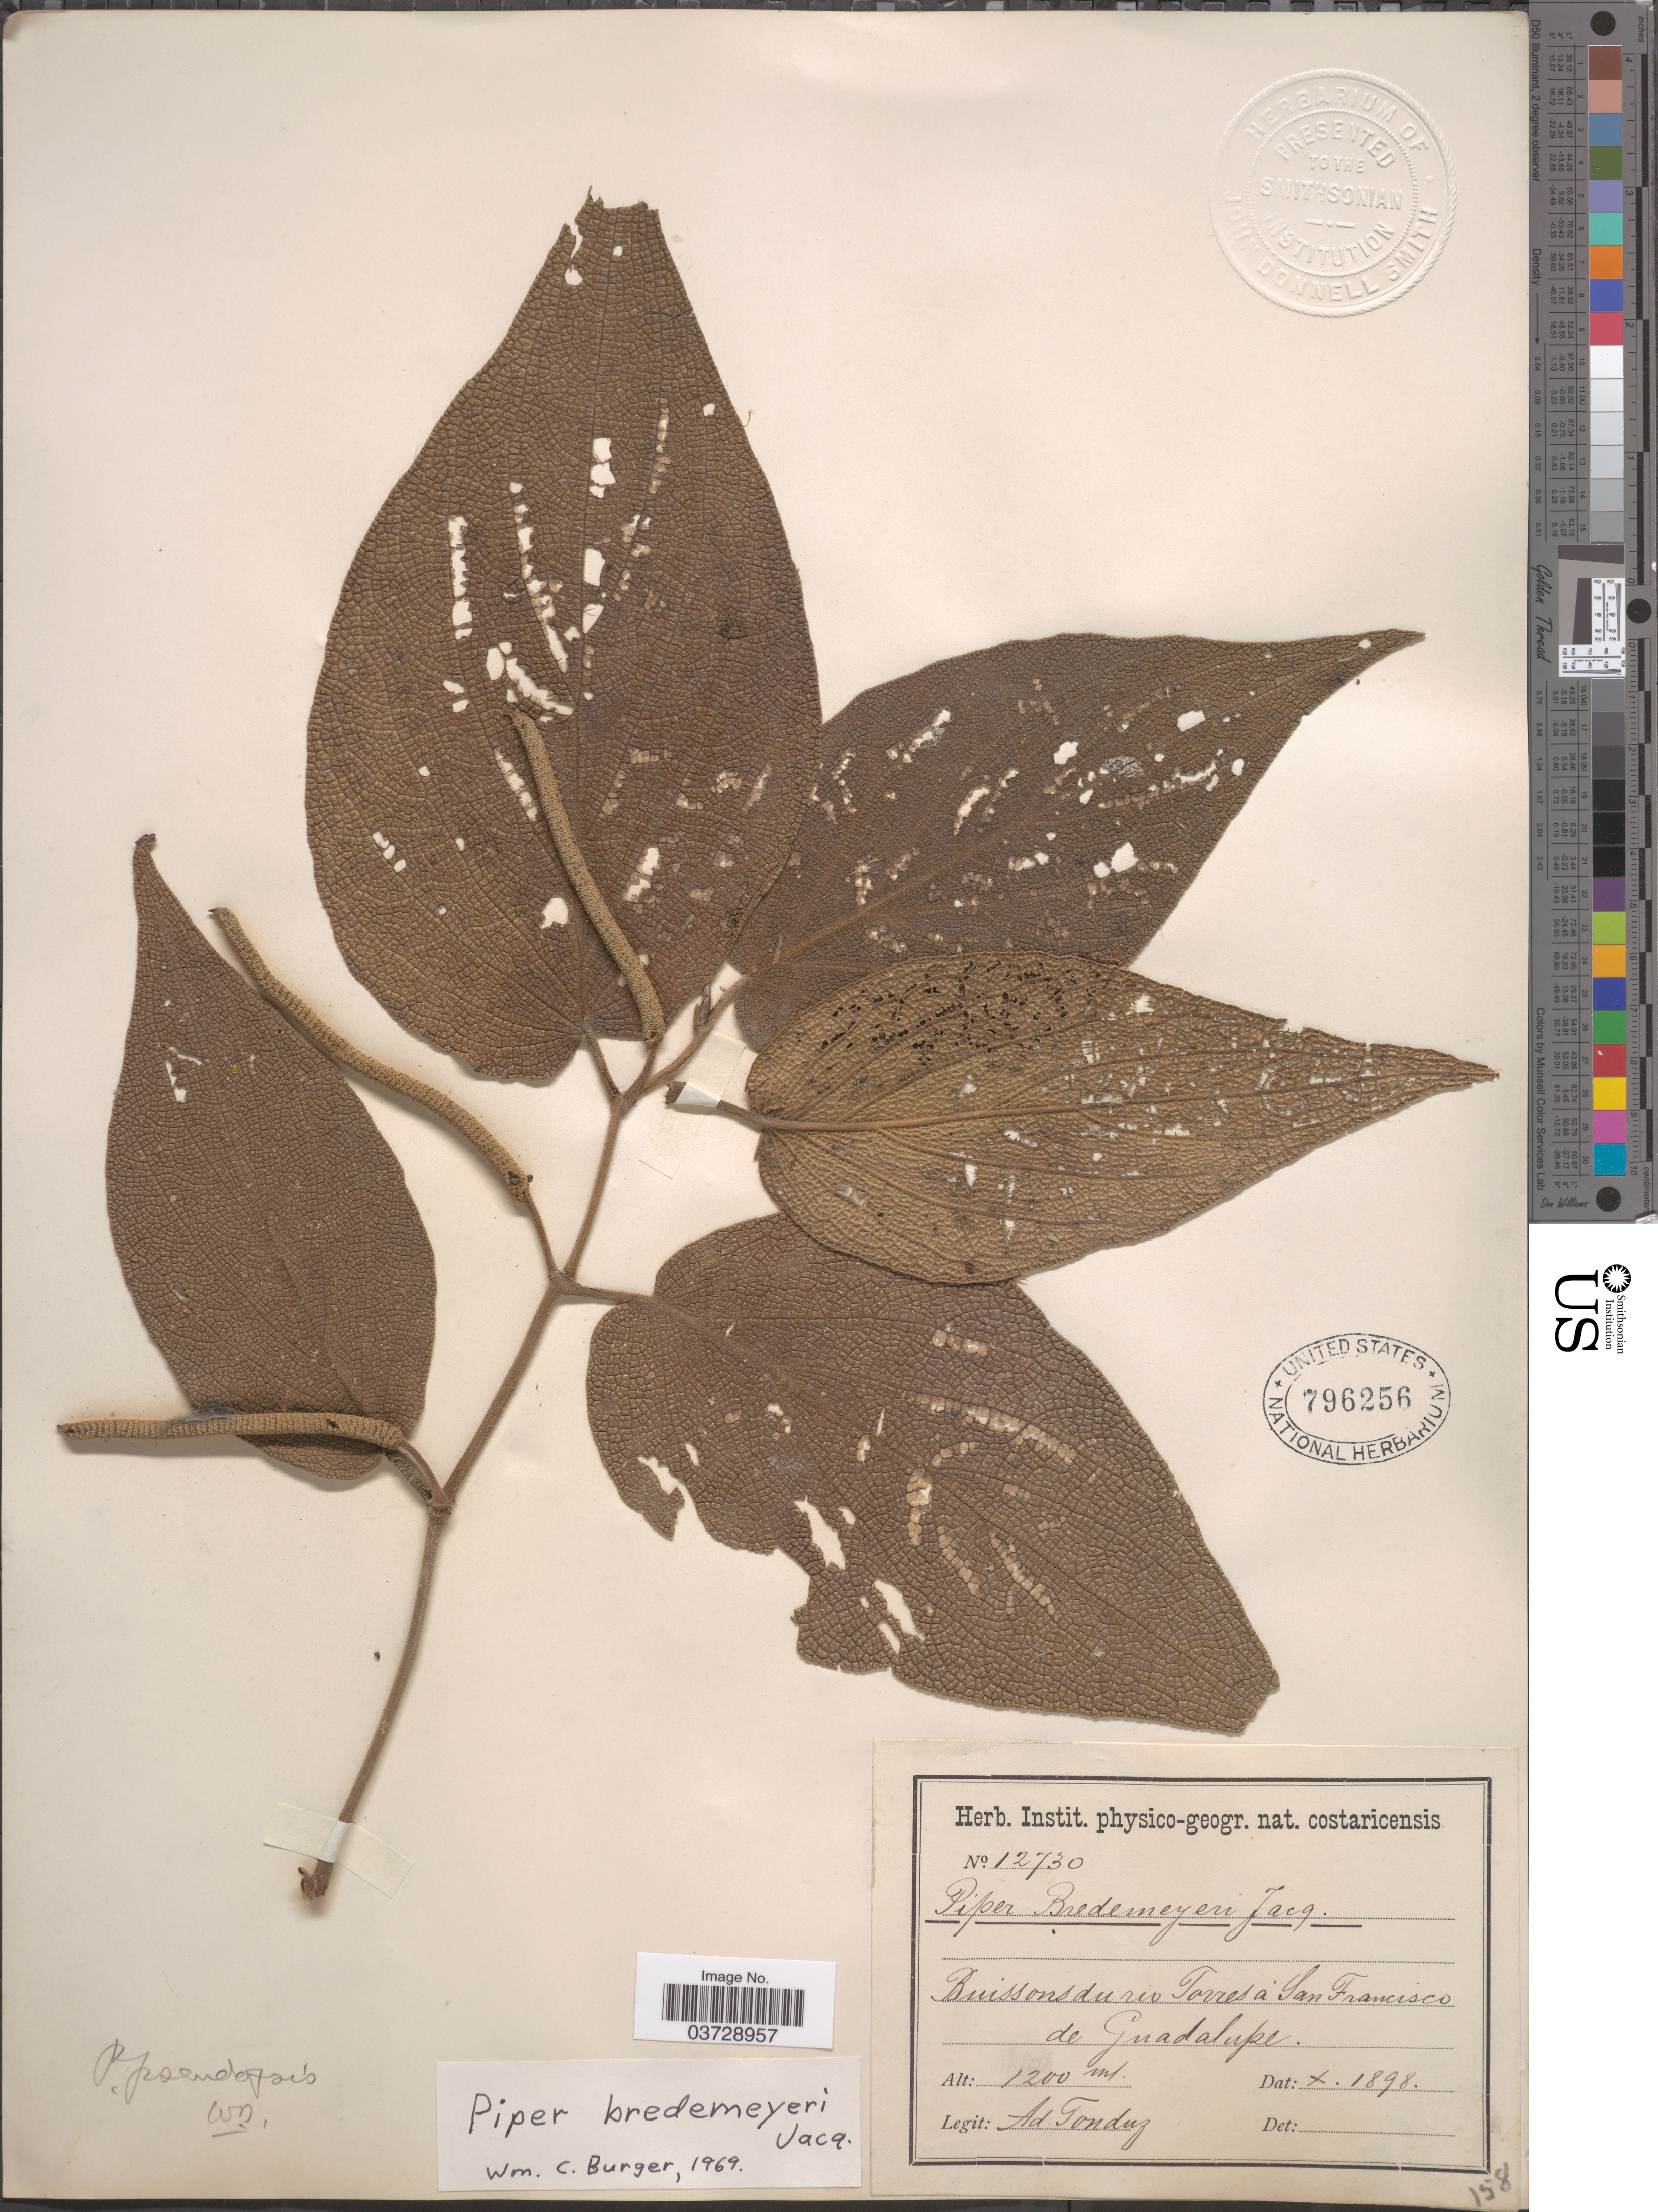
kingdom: Plantae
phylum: Tracheophyta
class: Magnoliopsida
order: Piperales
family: Piperaceae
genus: Piper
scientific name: Piper bredemeyeri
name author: J. Jacq.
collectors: A. Tonduz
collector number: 12730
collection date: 1898-10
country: Costa Rica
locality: Buissons du rio Torres á Sab Francisco de Guadalupe.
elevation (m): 1200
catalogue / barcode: US 796256